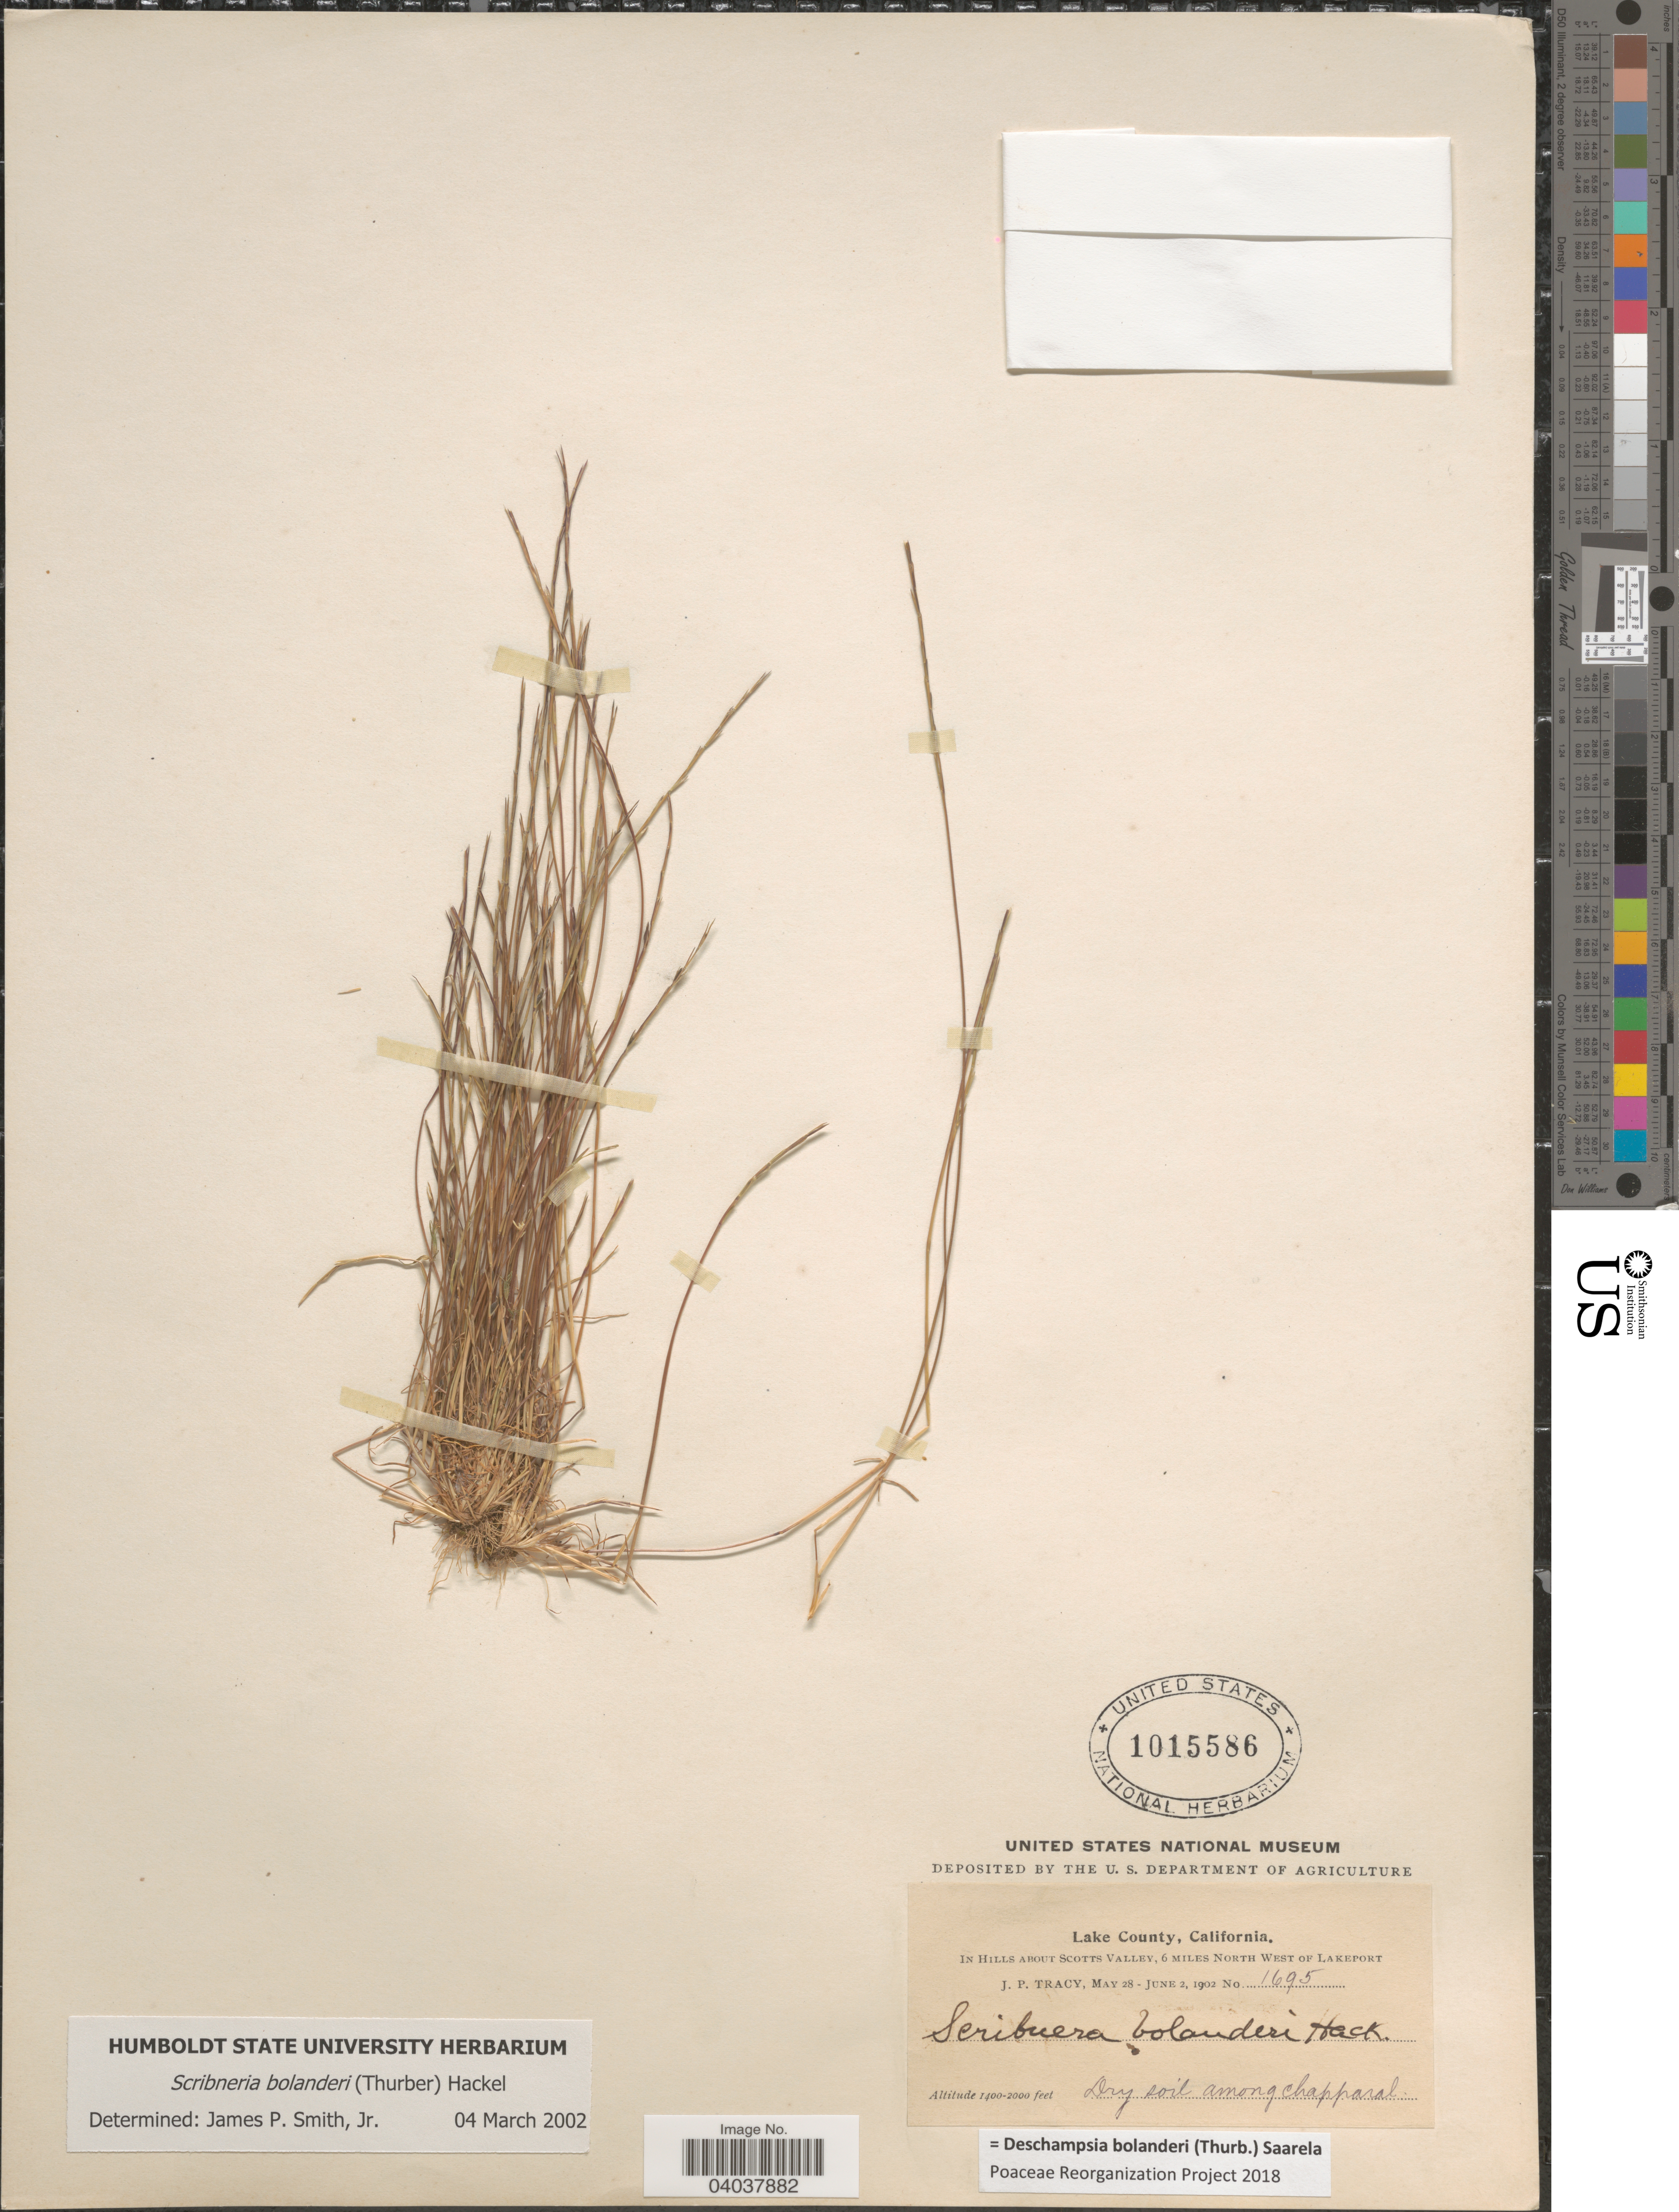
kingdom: Plantae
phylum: Tracheophyta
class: Liliopsida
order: Poales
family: Poaceae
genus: Deschampsia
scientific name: Deschampsia bolanderi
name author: (Thurb.) Saarela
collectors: J. Tracy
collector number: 1695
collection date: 1902-05-28/1902-06-02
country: United States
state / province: California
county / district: Lake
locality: Lake County. In Hills about Scotts Valley, 6 miles North West of Lakeport.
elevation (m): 427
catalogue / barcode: US 1015586